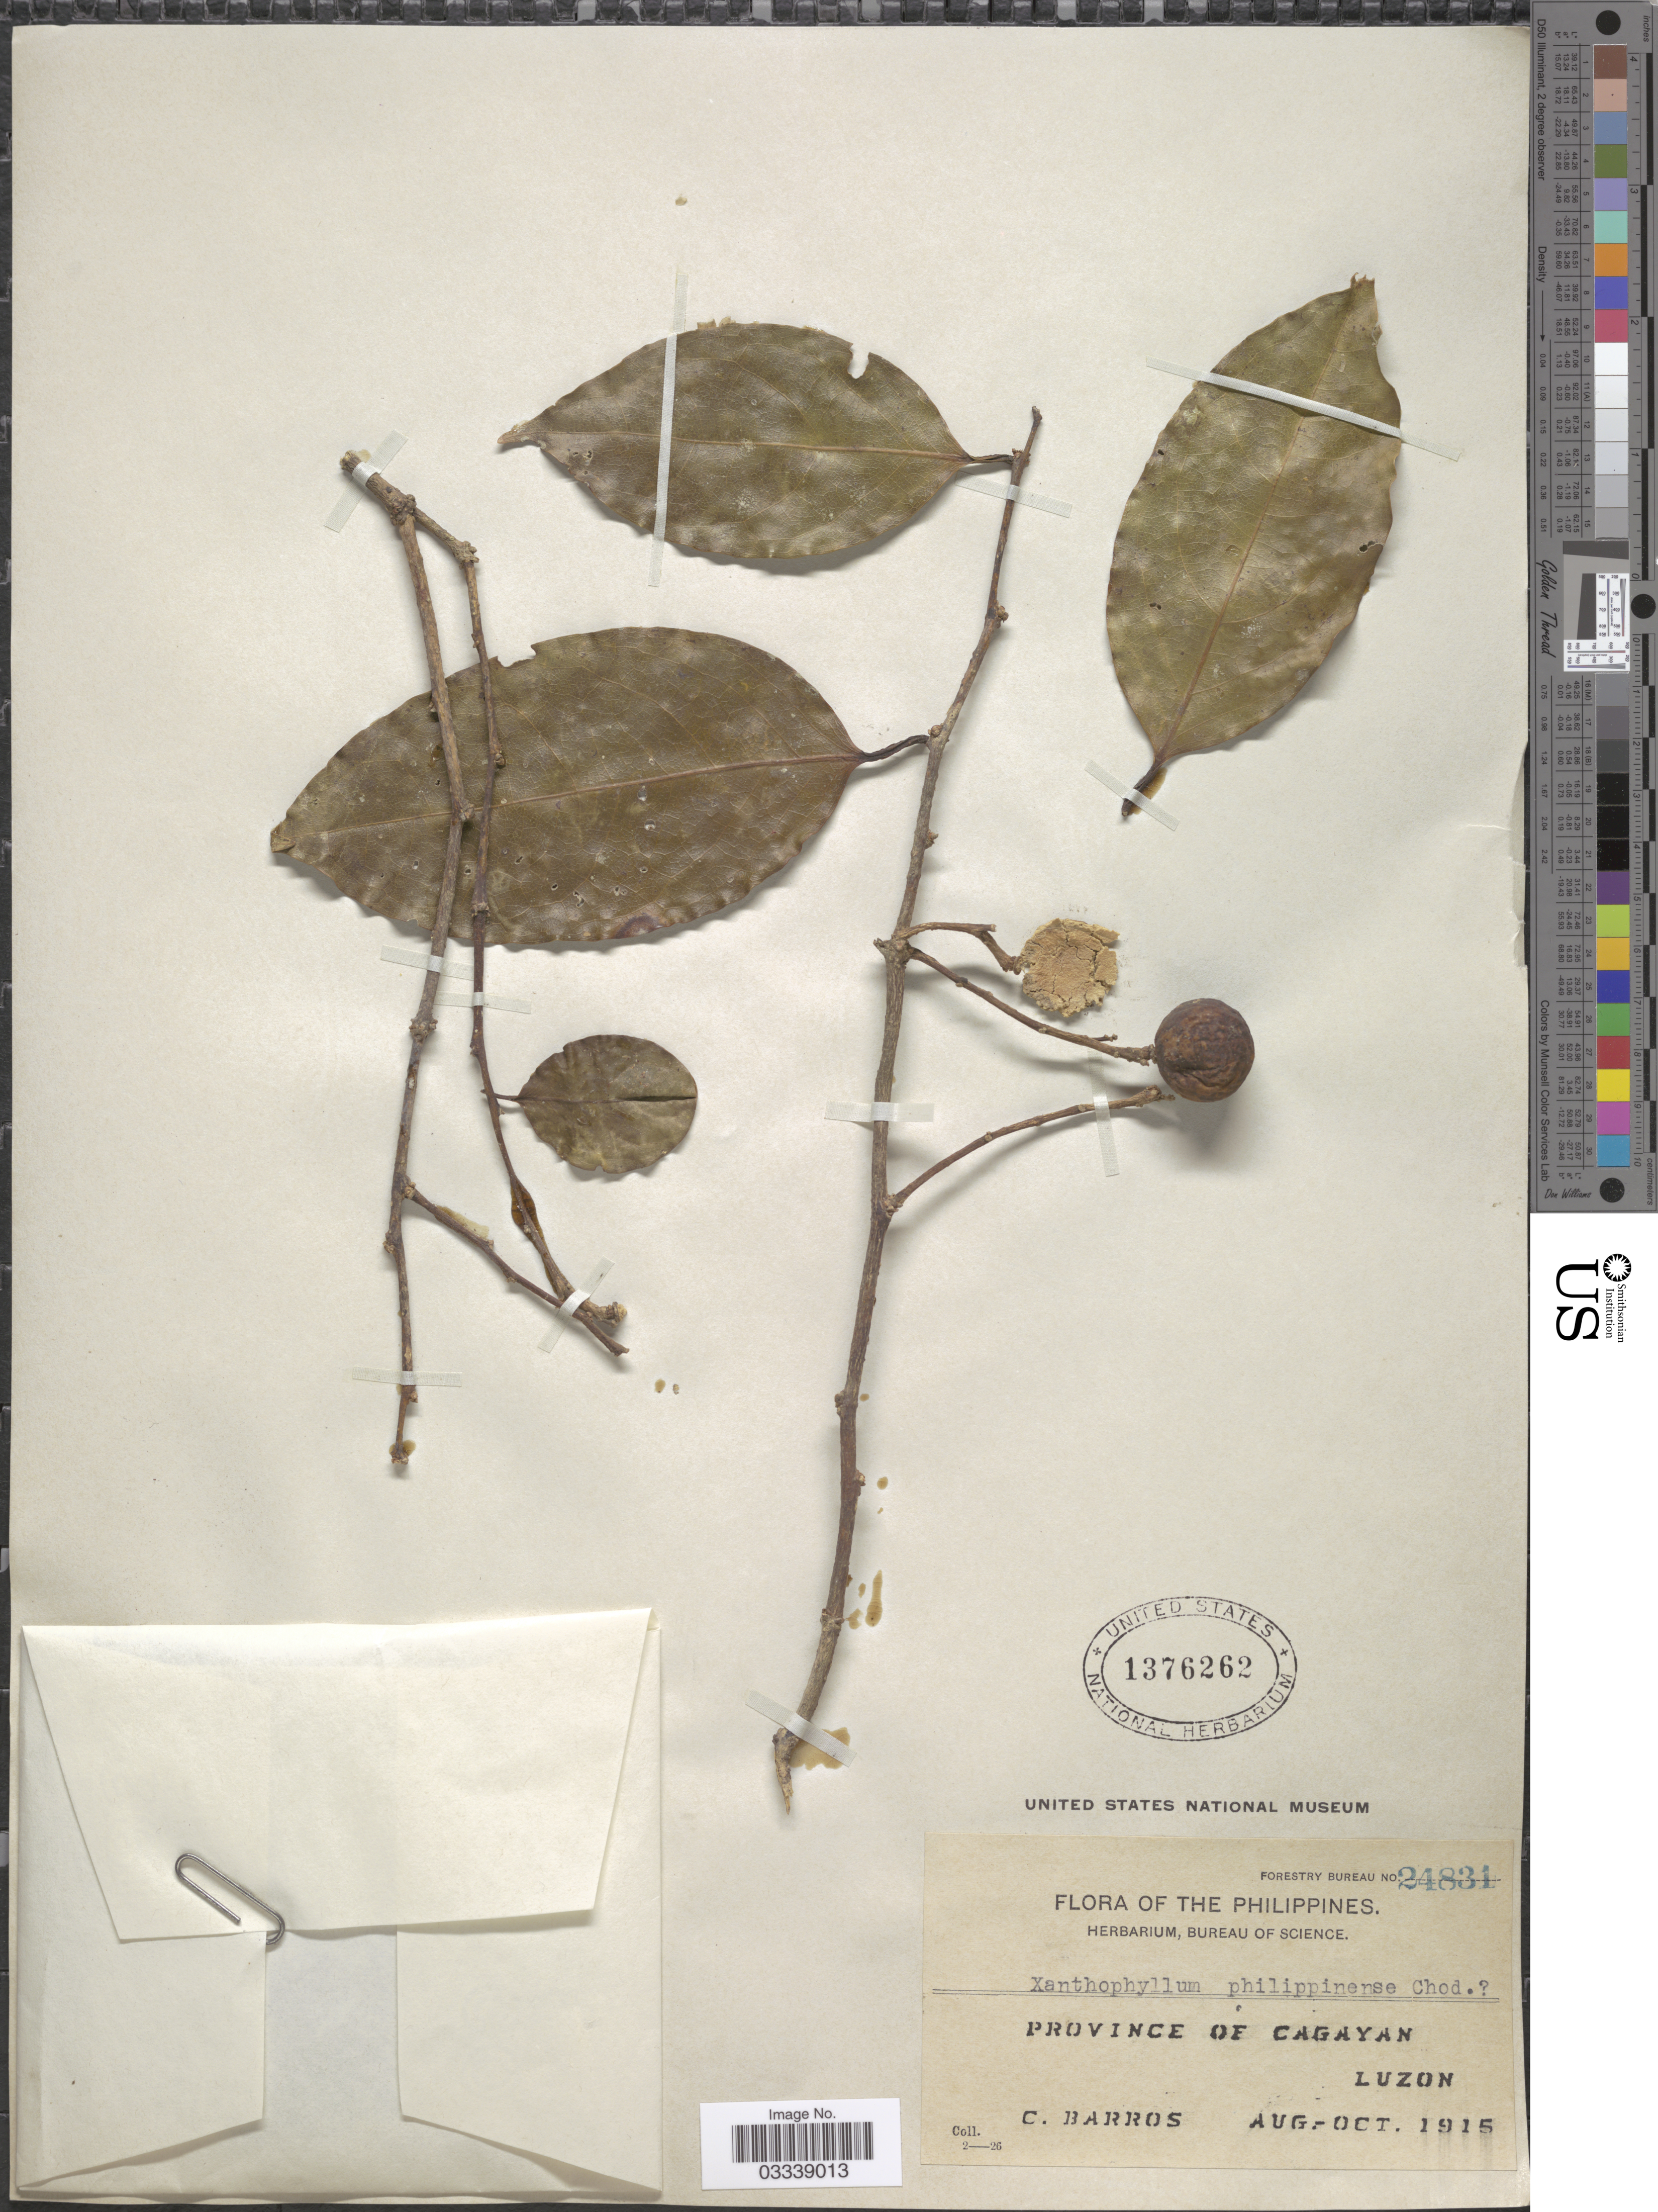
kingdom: Plantae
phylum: Tracheophyta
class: Magnoliopsida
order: Fabales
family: Polygalaceae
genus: Xanthophyllum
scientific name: Xanthophyllum philippinense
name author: Chodat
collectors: C. Barros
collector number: Forestry Bureau 24831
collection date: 1915-08/1915-10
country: Philippines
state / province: Cagayan Valley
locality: Province of Cagayan, Luzon.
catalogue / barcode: US 1376262